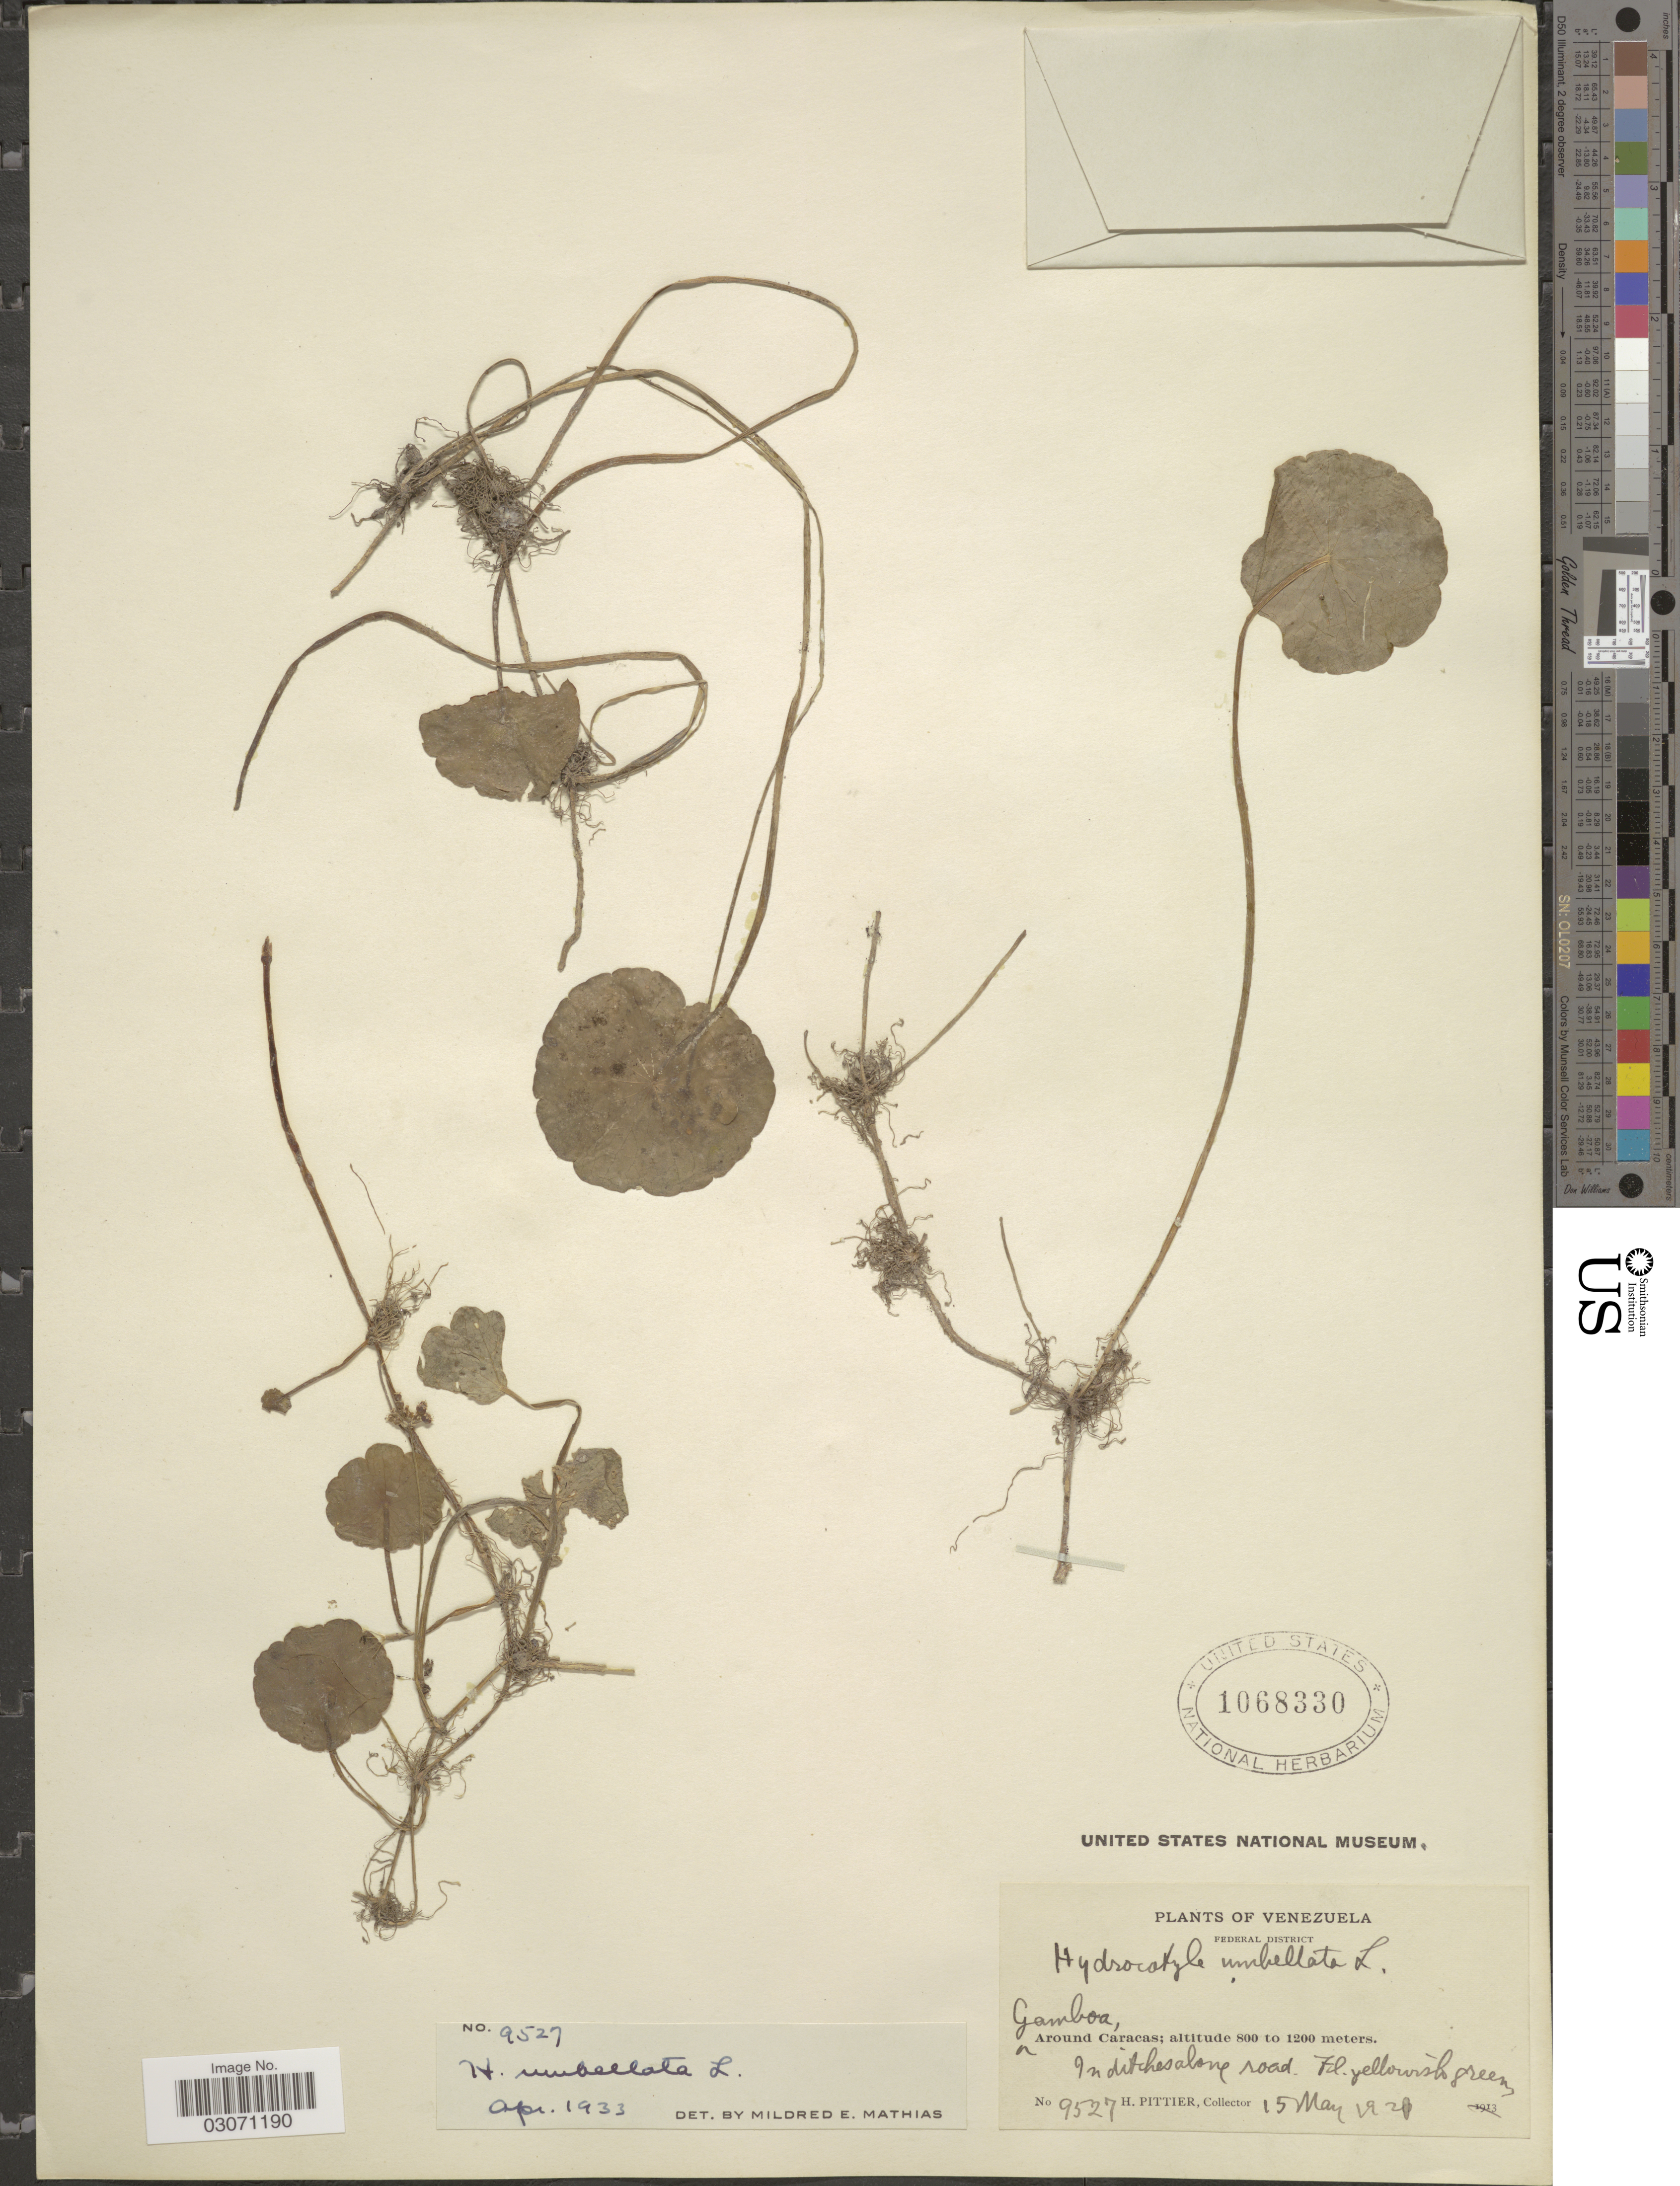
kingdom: Plantae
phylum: Tracheophyta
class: Magnoliopsida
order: Apiales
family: Araliaceae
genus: Hydrocotyle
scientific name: Hydrocotyle umbellata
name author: L.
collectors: H. F. Pittier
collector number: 9527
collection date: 1920-05-15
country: Venezuela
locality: Federal District. Gamboa, around Caracas, In ditches along road.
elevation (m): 800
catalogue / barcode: US 1068330